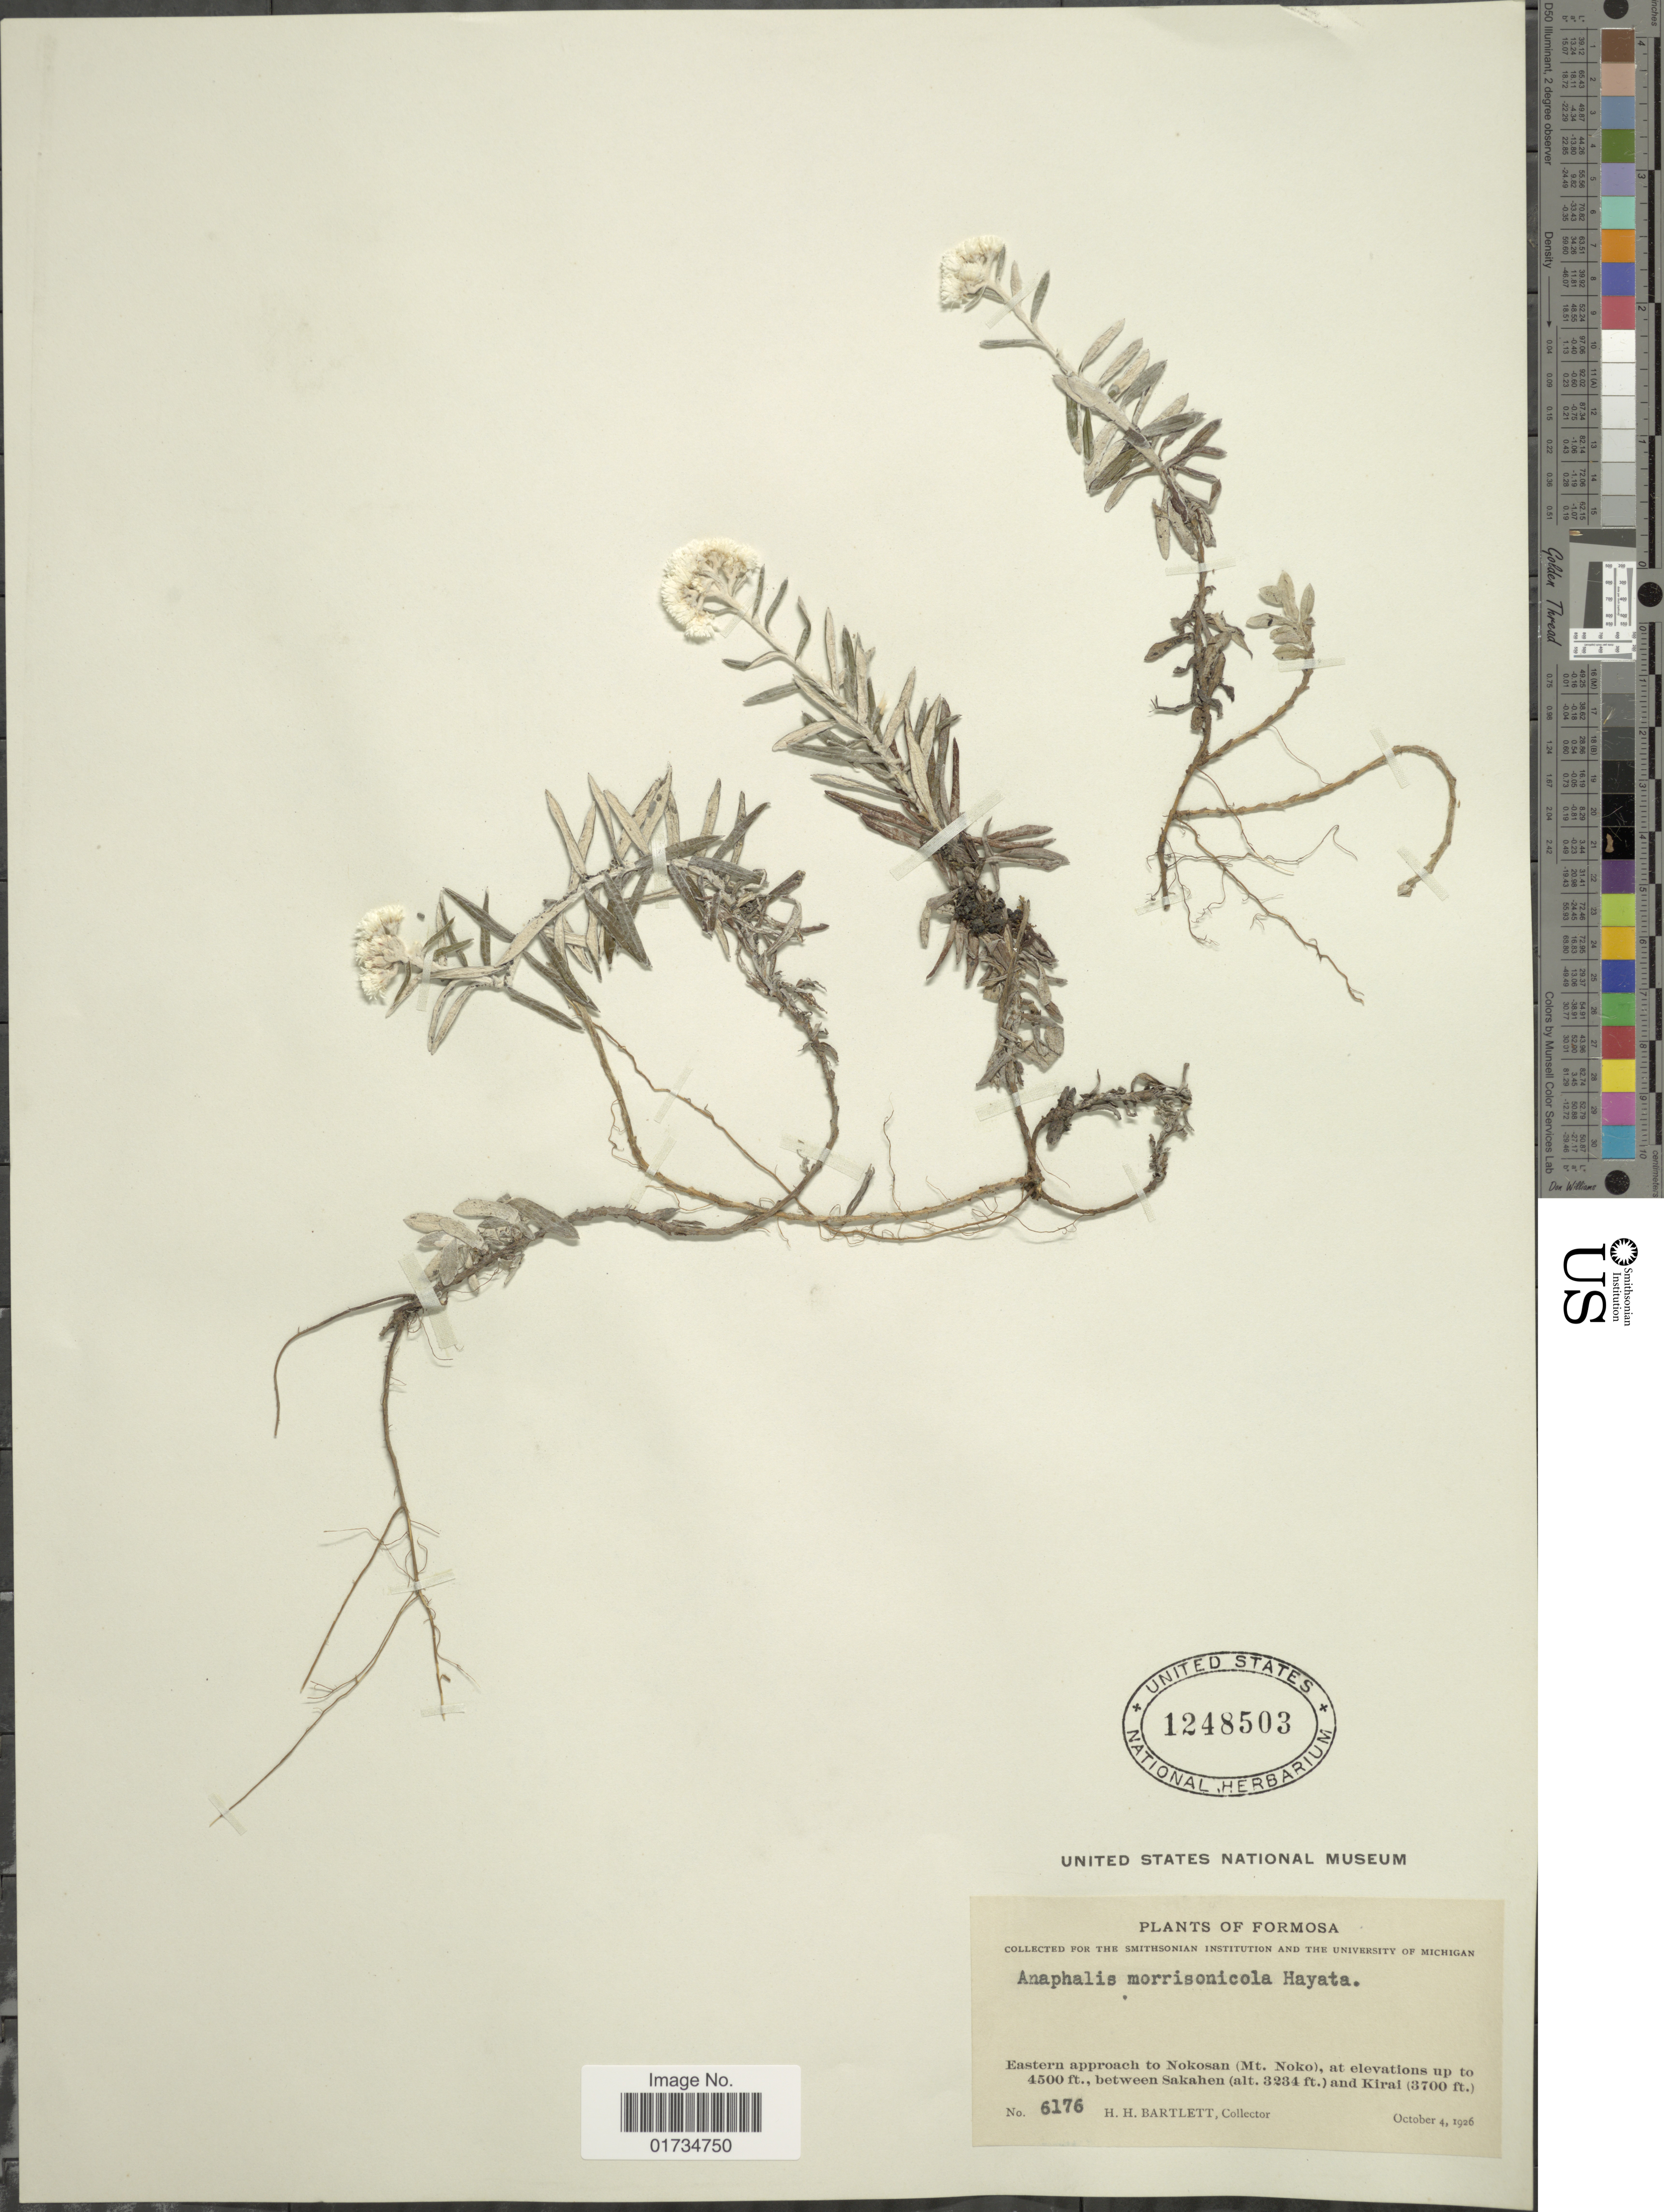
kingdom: Plantae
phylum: Tracheophyta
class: Magnoliopsida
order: Asterales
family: Asteraceae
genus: Anaphalis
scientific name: Anaphalis morrisonicola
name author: Hayata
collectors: H. H. Bartlett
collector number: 6176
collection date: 1926-10-04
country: Taiwan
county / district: Hualien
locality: Formosa. Eastern approach to Nokosan (Mt. Noko), between Sakahen and Kirai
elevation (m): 1372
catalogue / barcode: US 1248503